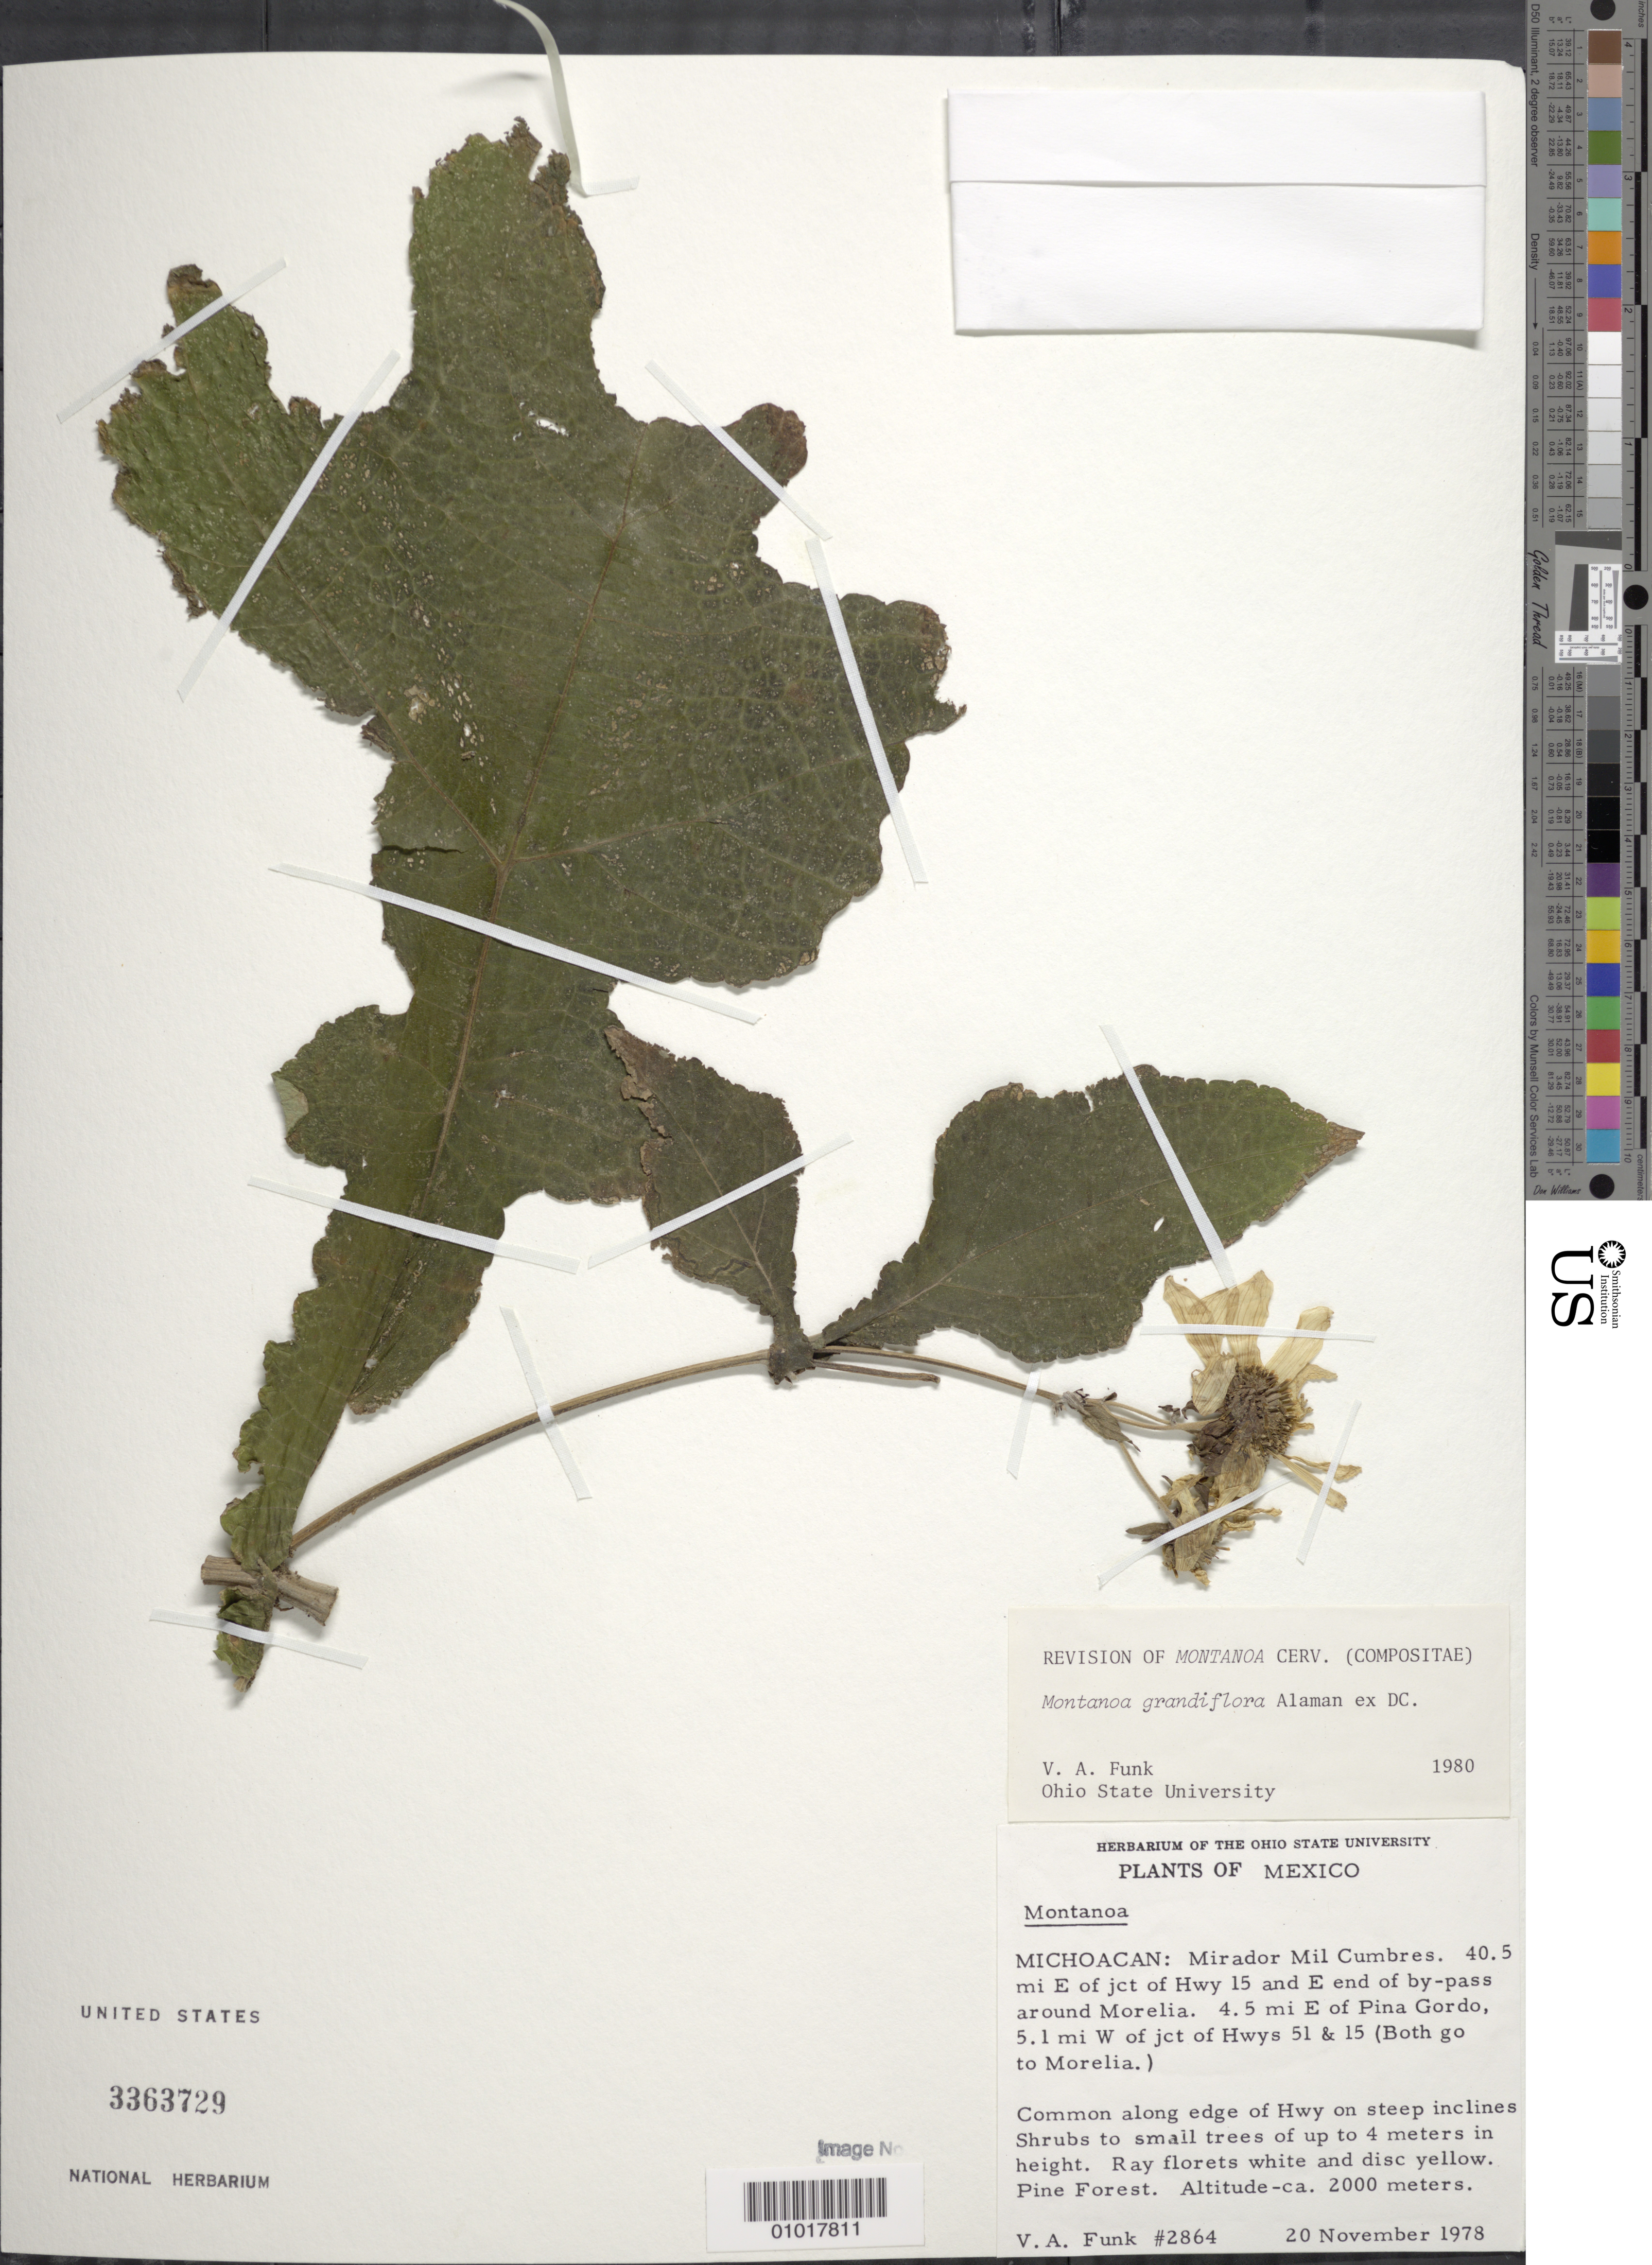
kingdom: Plantae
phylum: Tracheophyta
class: Magnoliopsida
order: Asterales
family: Asteraceae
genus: Montanoa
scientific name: Montanoa grandiflora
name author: Alaman ex DC.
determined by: Funk, Vicki A., (BOT), Smithsonian Institution - National Museum of Natural History (UNITED STATES)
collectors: V. Funk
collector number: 2864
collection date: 1978-11-20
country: Mexico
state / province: Michoacan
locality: Mirador Mil Cumbres. 40.5 mi E of jct of Hwy 15 and E end of bypass around Morelia. 4.5 mi E of Pina Gordo, 5.1 mi W of jct Hwys 51 & 15 (both go to Morelia).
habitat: Along edge of Hwy on steep inclines. Pine forest.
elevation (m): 2000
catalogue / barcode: US 3363729